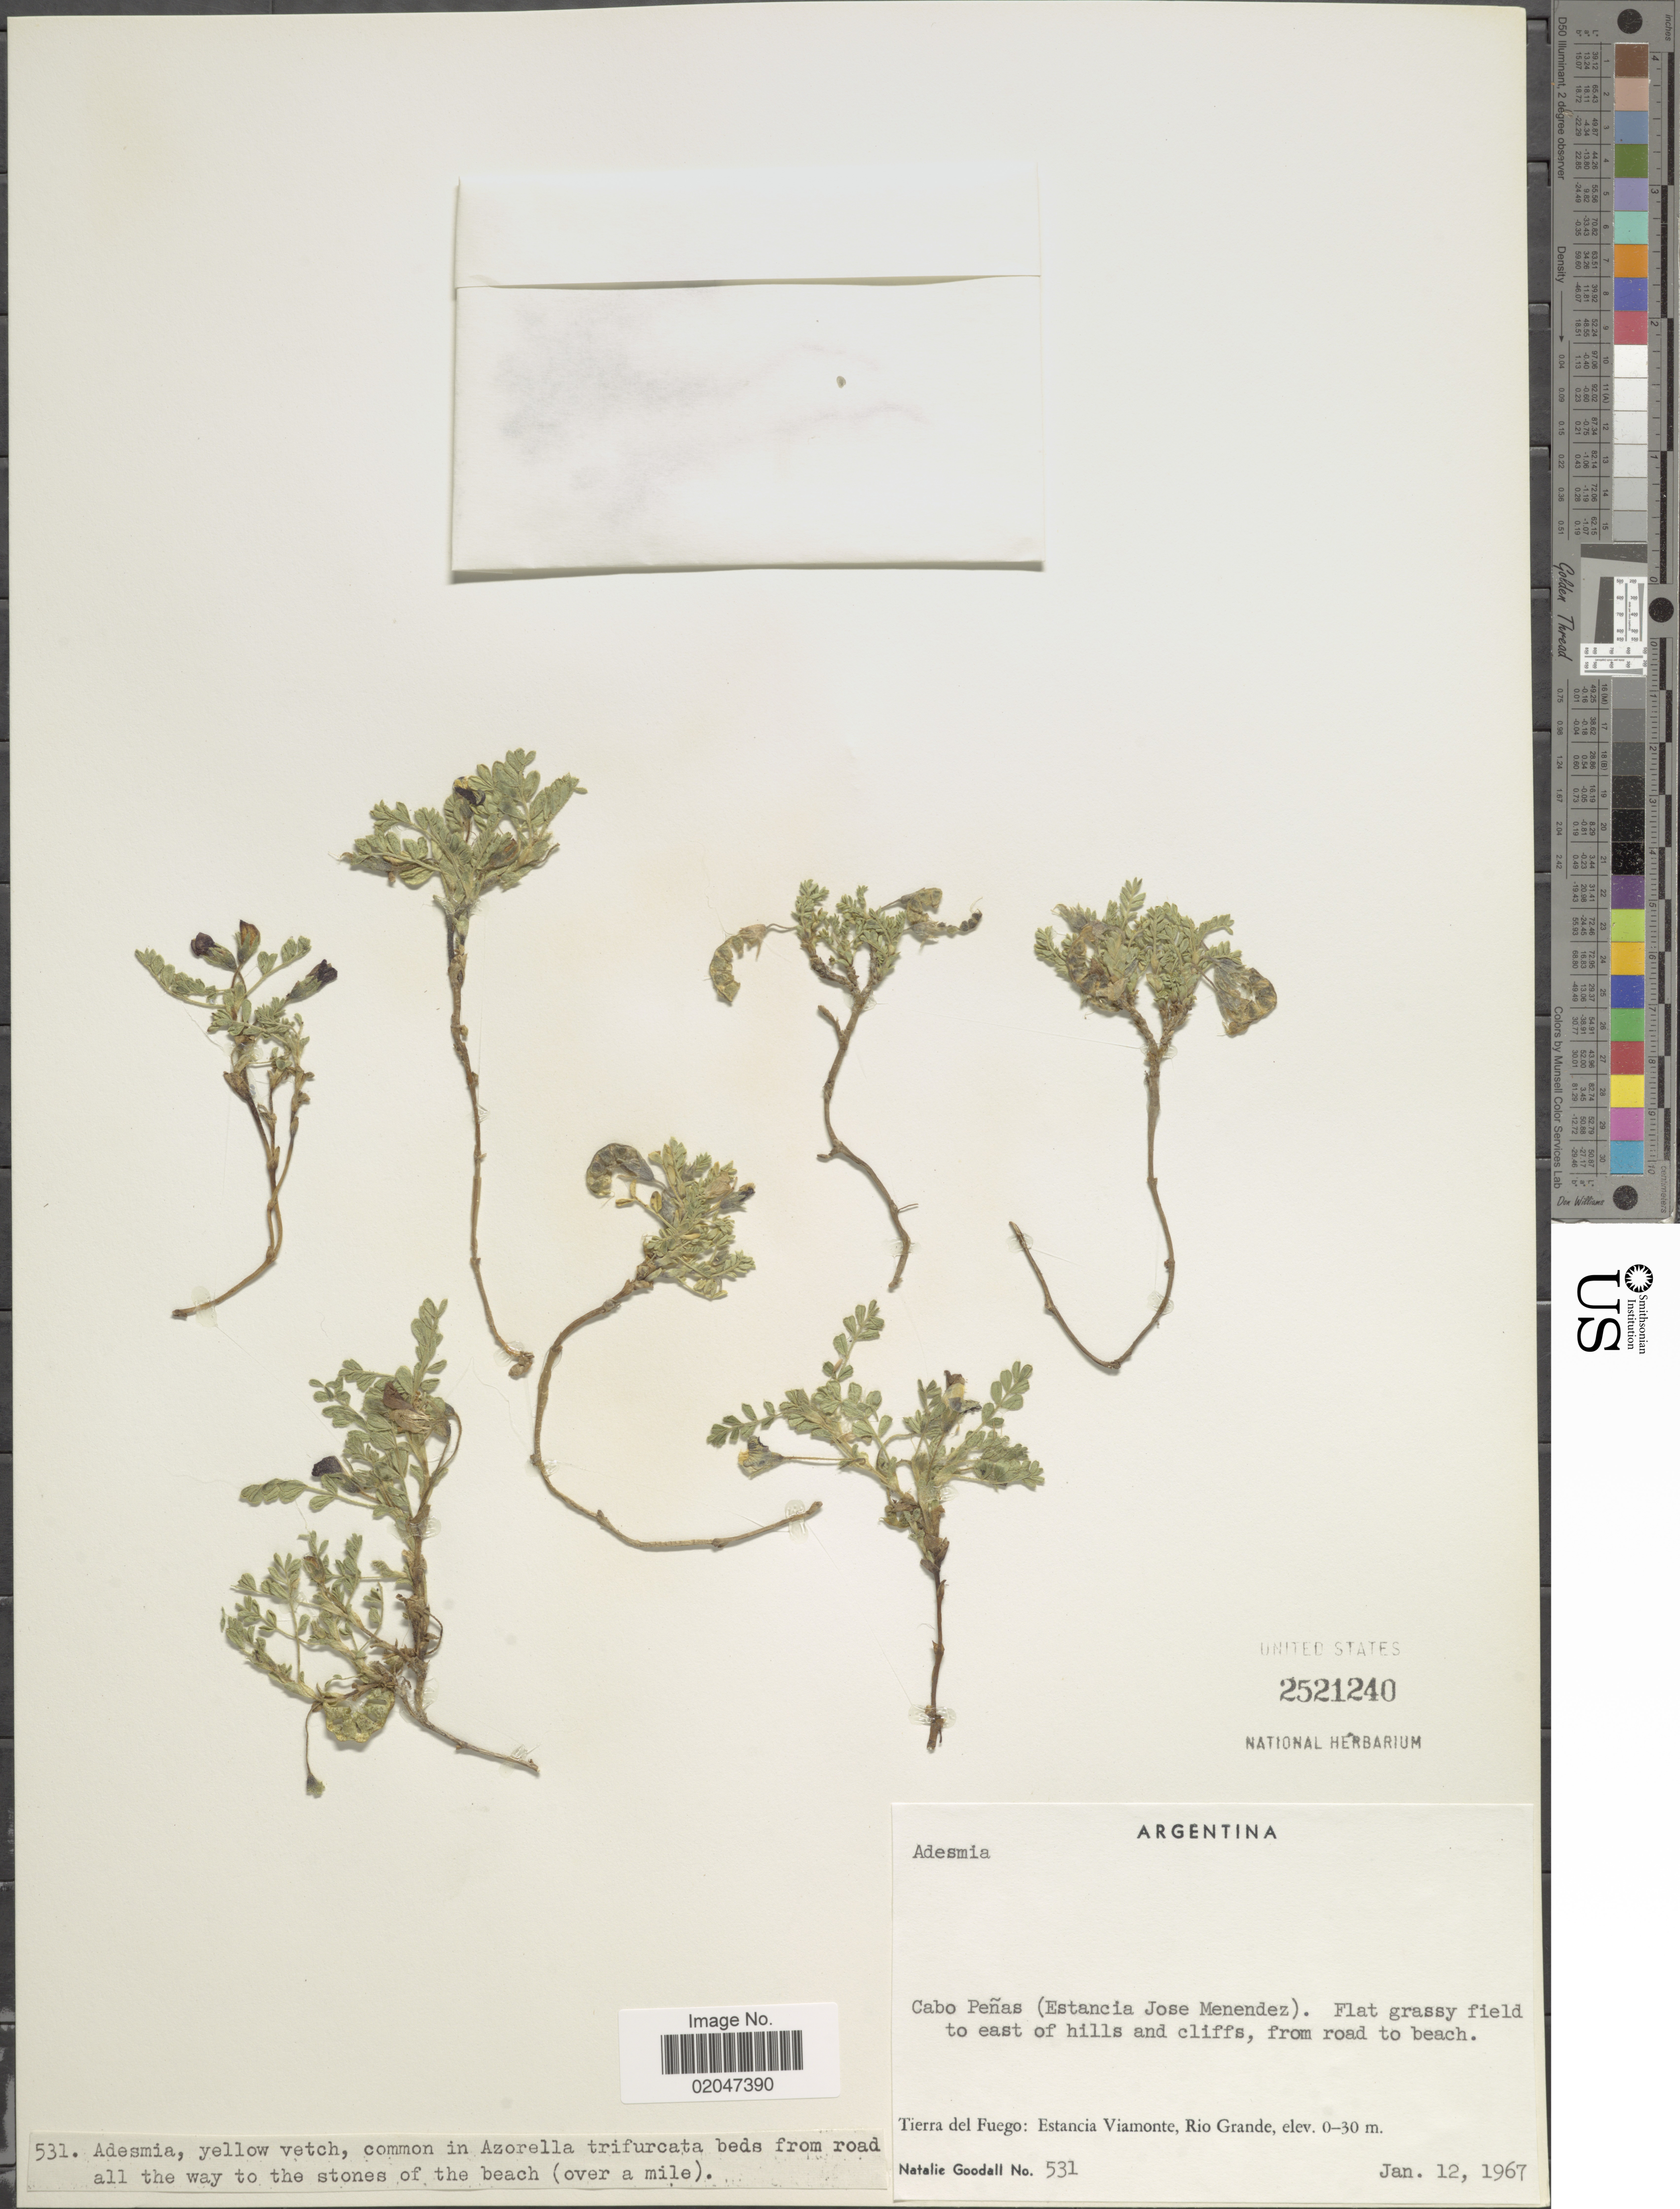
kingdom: Plantae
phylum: Tracheophyta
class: Magnoliopsida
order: Fabales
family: Fabaceae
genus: Adesmia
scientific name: Adesmia sp.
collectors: N. Goodall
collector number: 531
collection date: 1967-01-12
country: Argentina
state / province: Tierra del Fuego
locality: Cabo Penas (Estancia Jose Menedez). Flat grassy field to east of hills and cliffs, from road to beach. Tierra del Fuego: Estancia Viamonte, Rio Grande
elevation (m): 0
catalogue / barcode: US 2521240